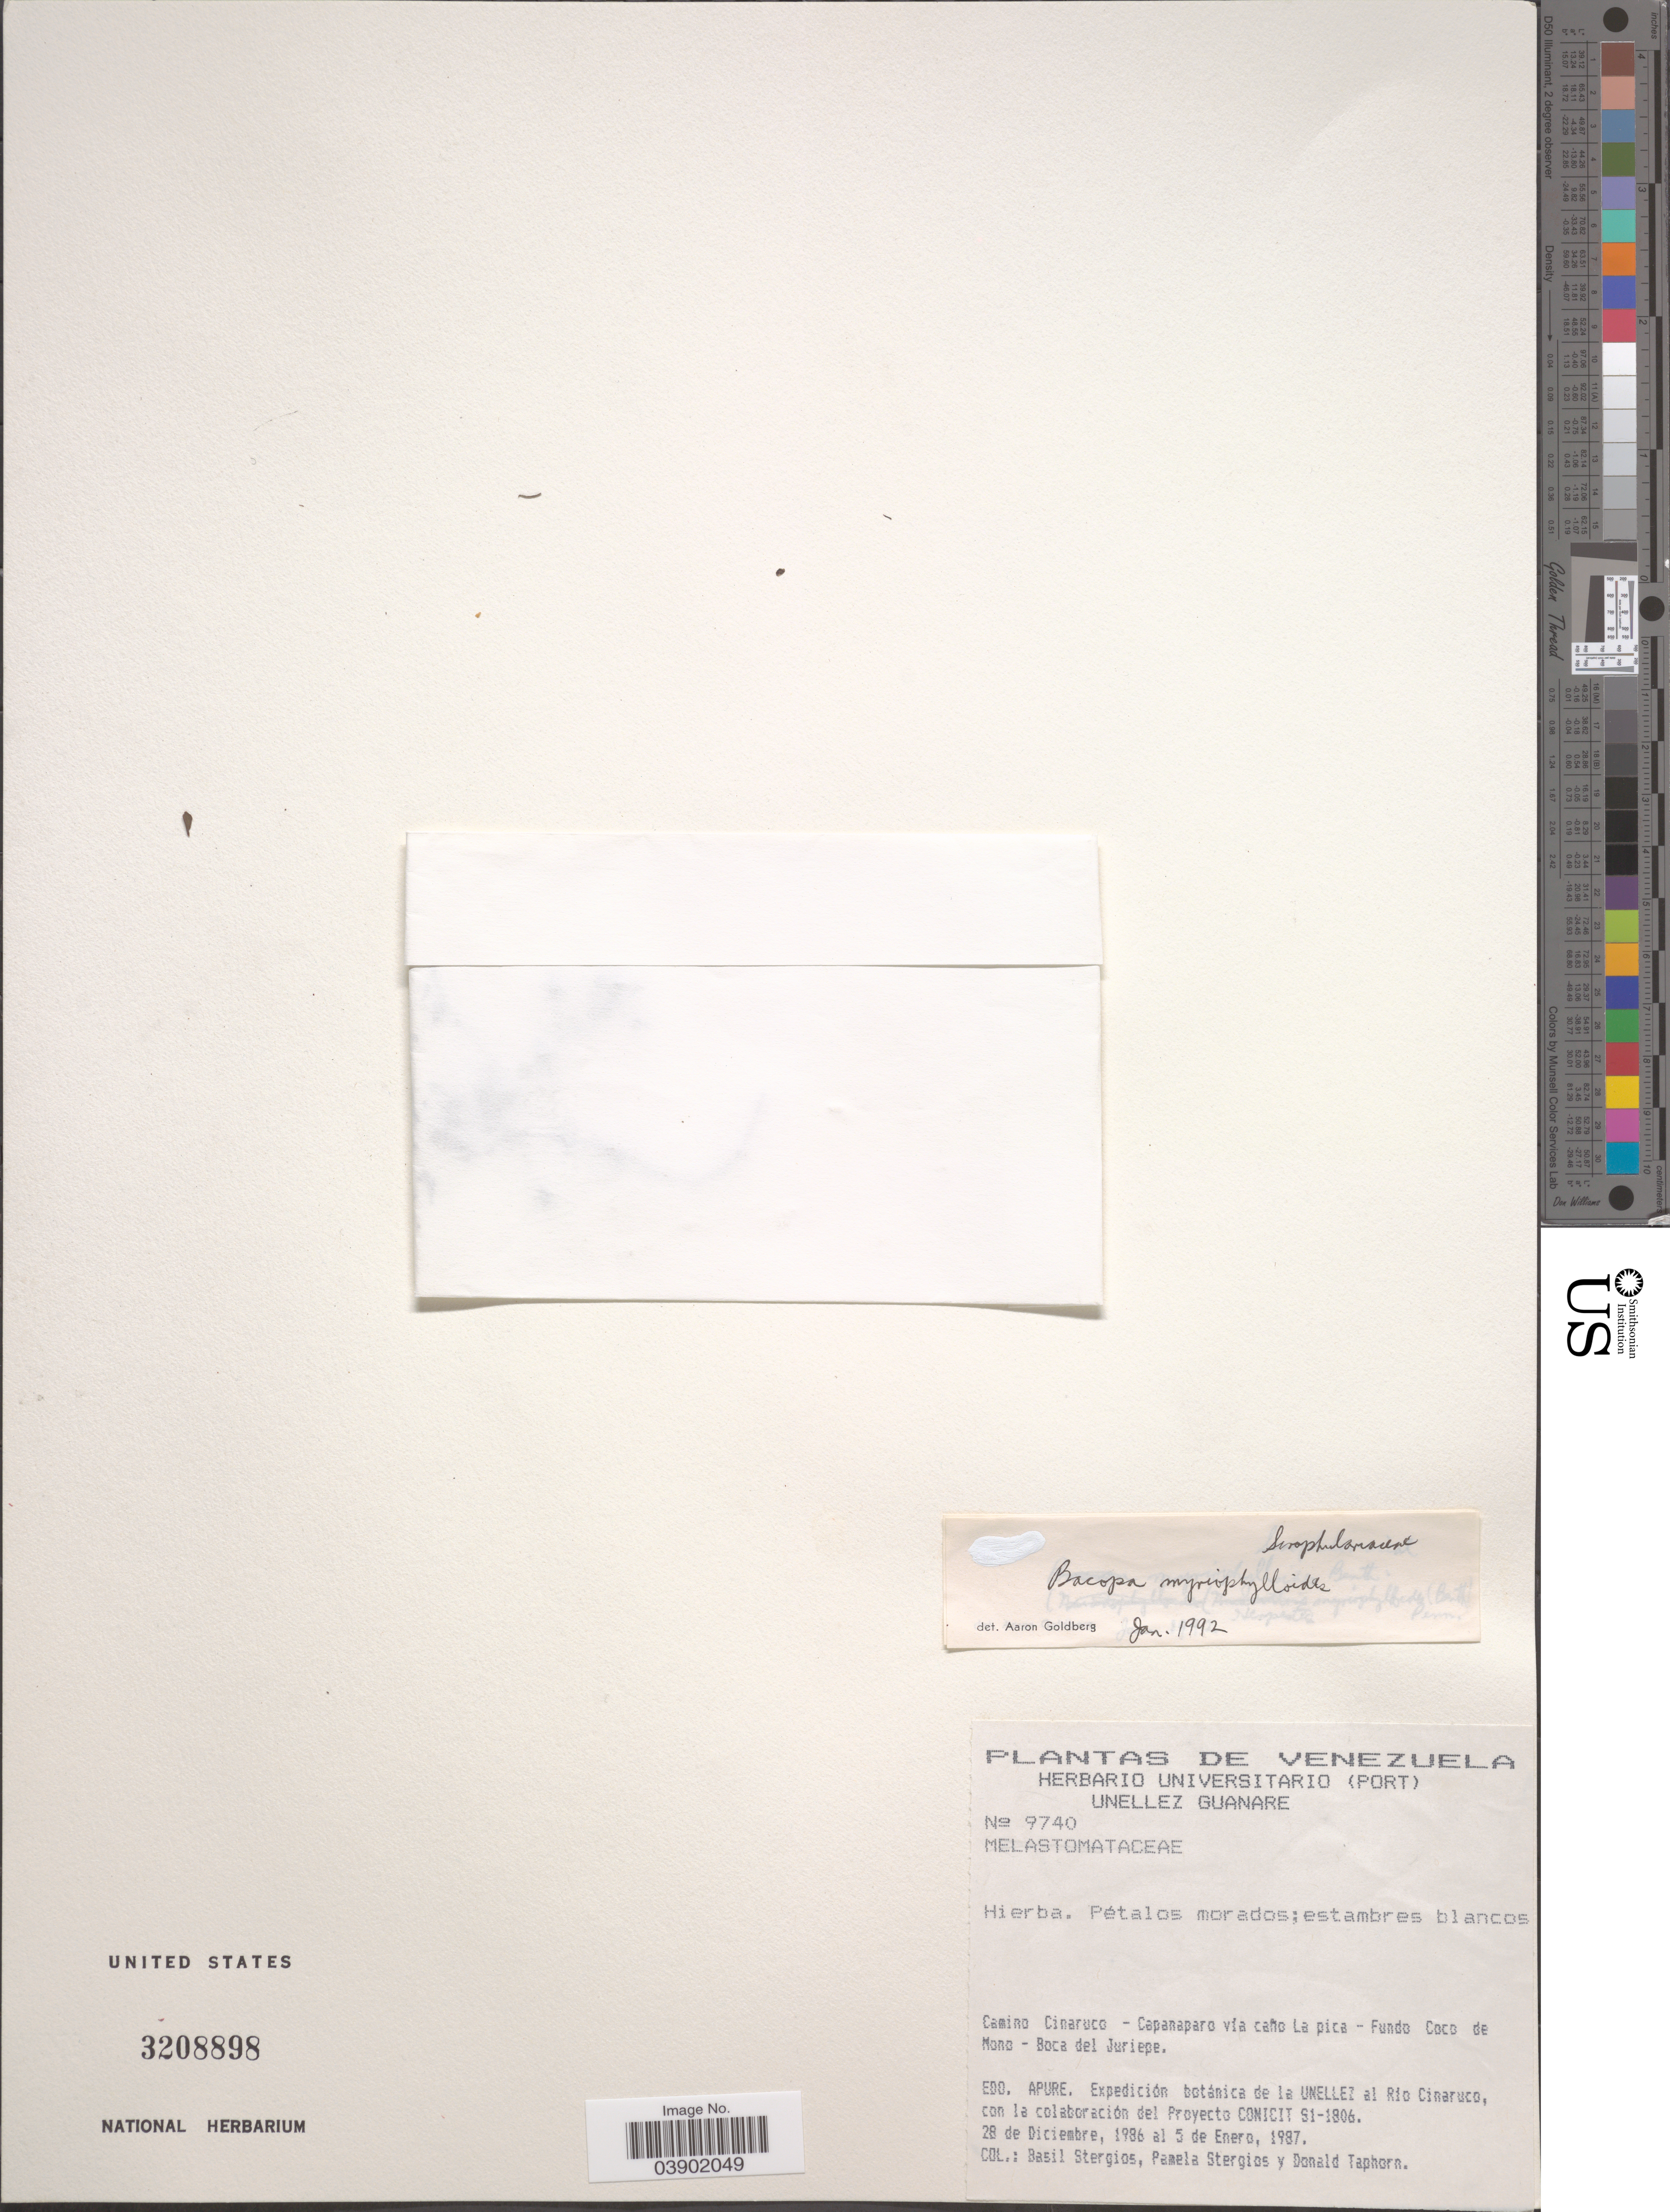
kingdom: Plantae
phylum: Tracheophyta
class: Magnoliopsida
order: Lamiales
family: Plantaginaceae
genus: Bacopa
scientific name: Bacopa myriophylloides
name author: (Benth.) Wettst.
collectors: B. G. Stergios, P. Stergios & D. Taphorn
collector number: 9740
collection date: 1986-12-28/1987-01-05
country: Venezuela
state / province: Apure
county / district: San Fernando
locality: Camino Cinaruco - Capanaparo via cano La pica - Fundo Coco de Mono - Boca del Juriepe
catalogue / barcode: US 3208898